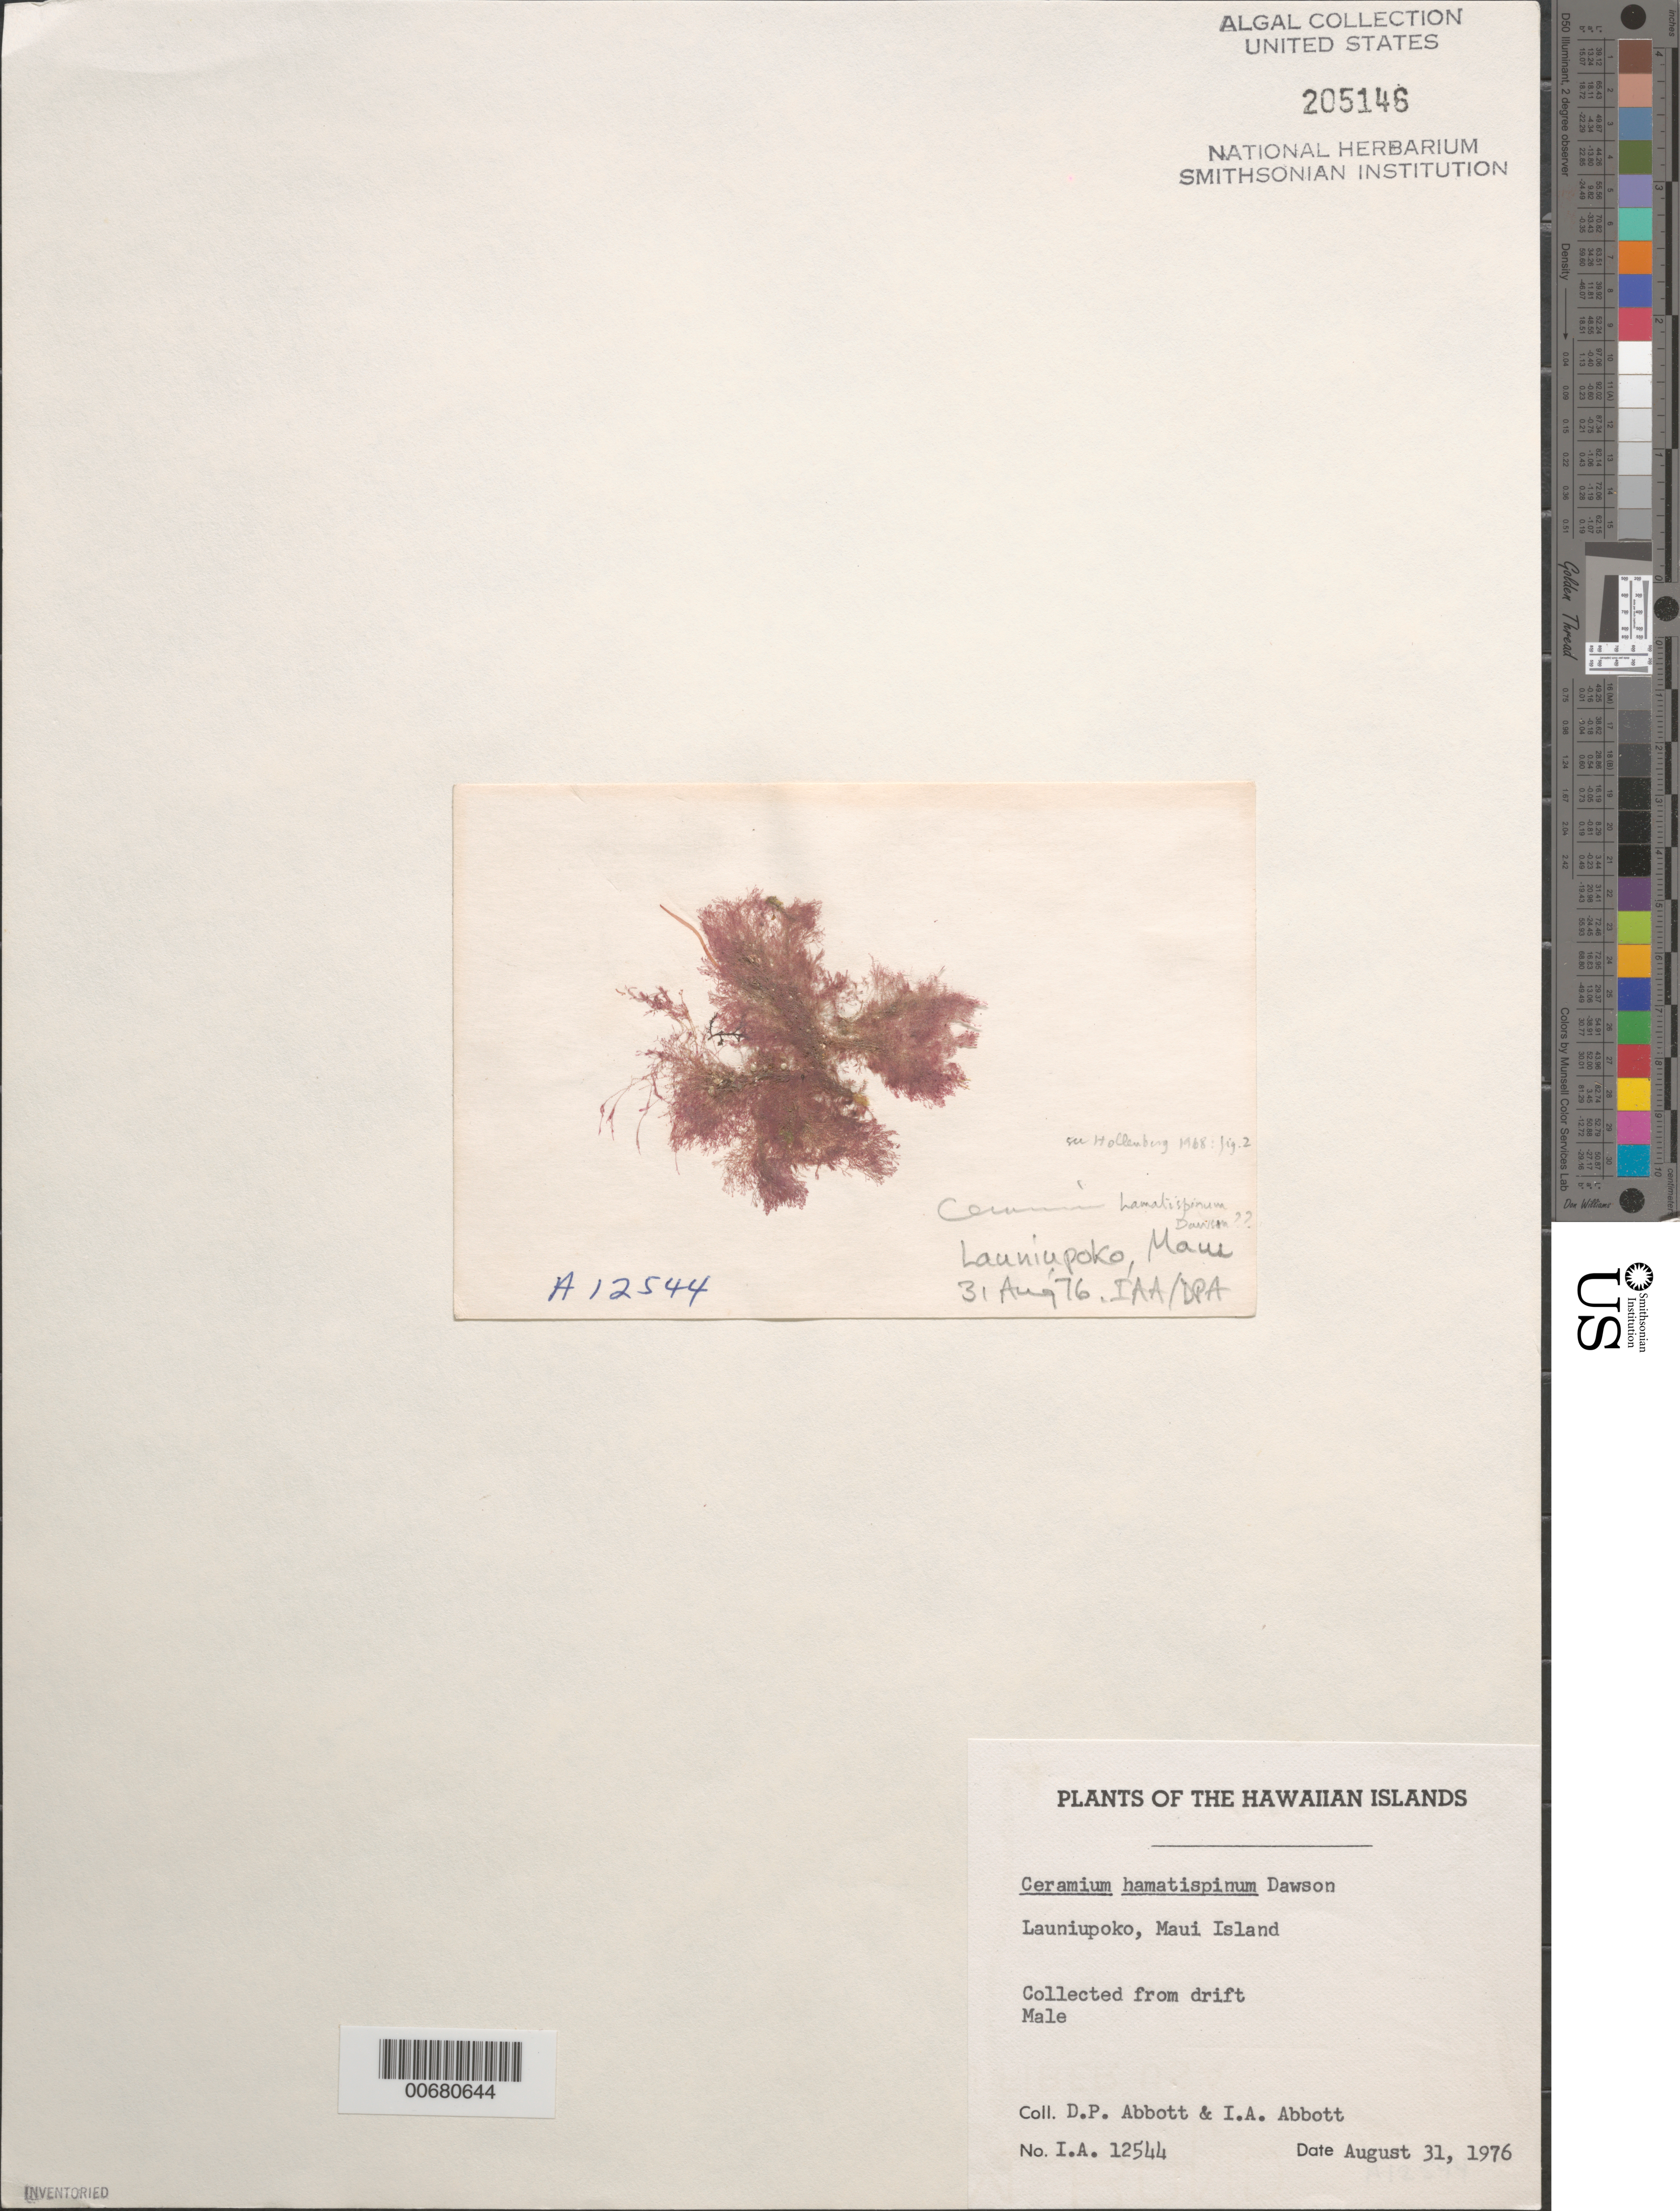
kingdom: Plantae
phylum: Rhodophyta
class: Florideophyceae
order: Ceramiales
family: Ceramiaceae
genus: Ceramium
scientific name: Ceramium hamatispinum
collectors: I. A. Abbott & D. P. Abbott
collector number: IAA 12544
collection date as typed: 31 Aug 1976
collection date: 1976-08-31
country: United States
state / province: Hawaii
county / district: Maui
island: Maui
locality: Launiupoko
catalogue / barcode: US 205146